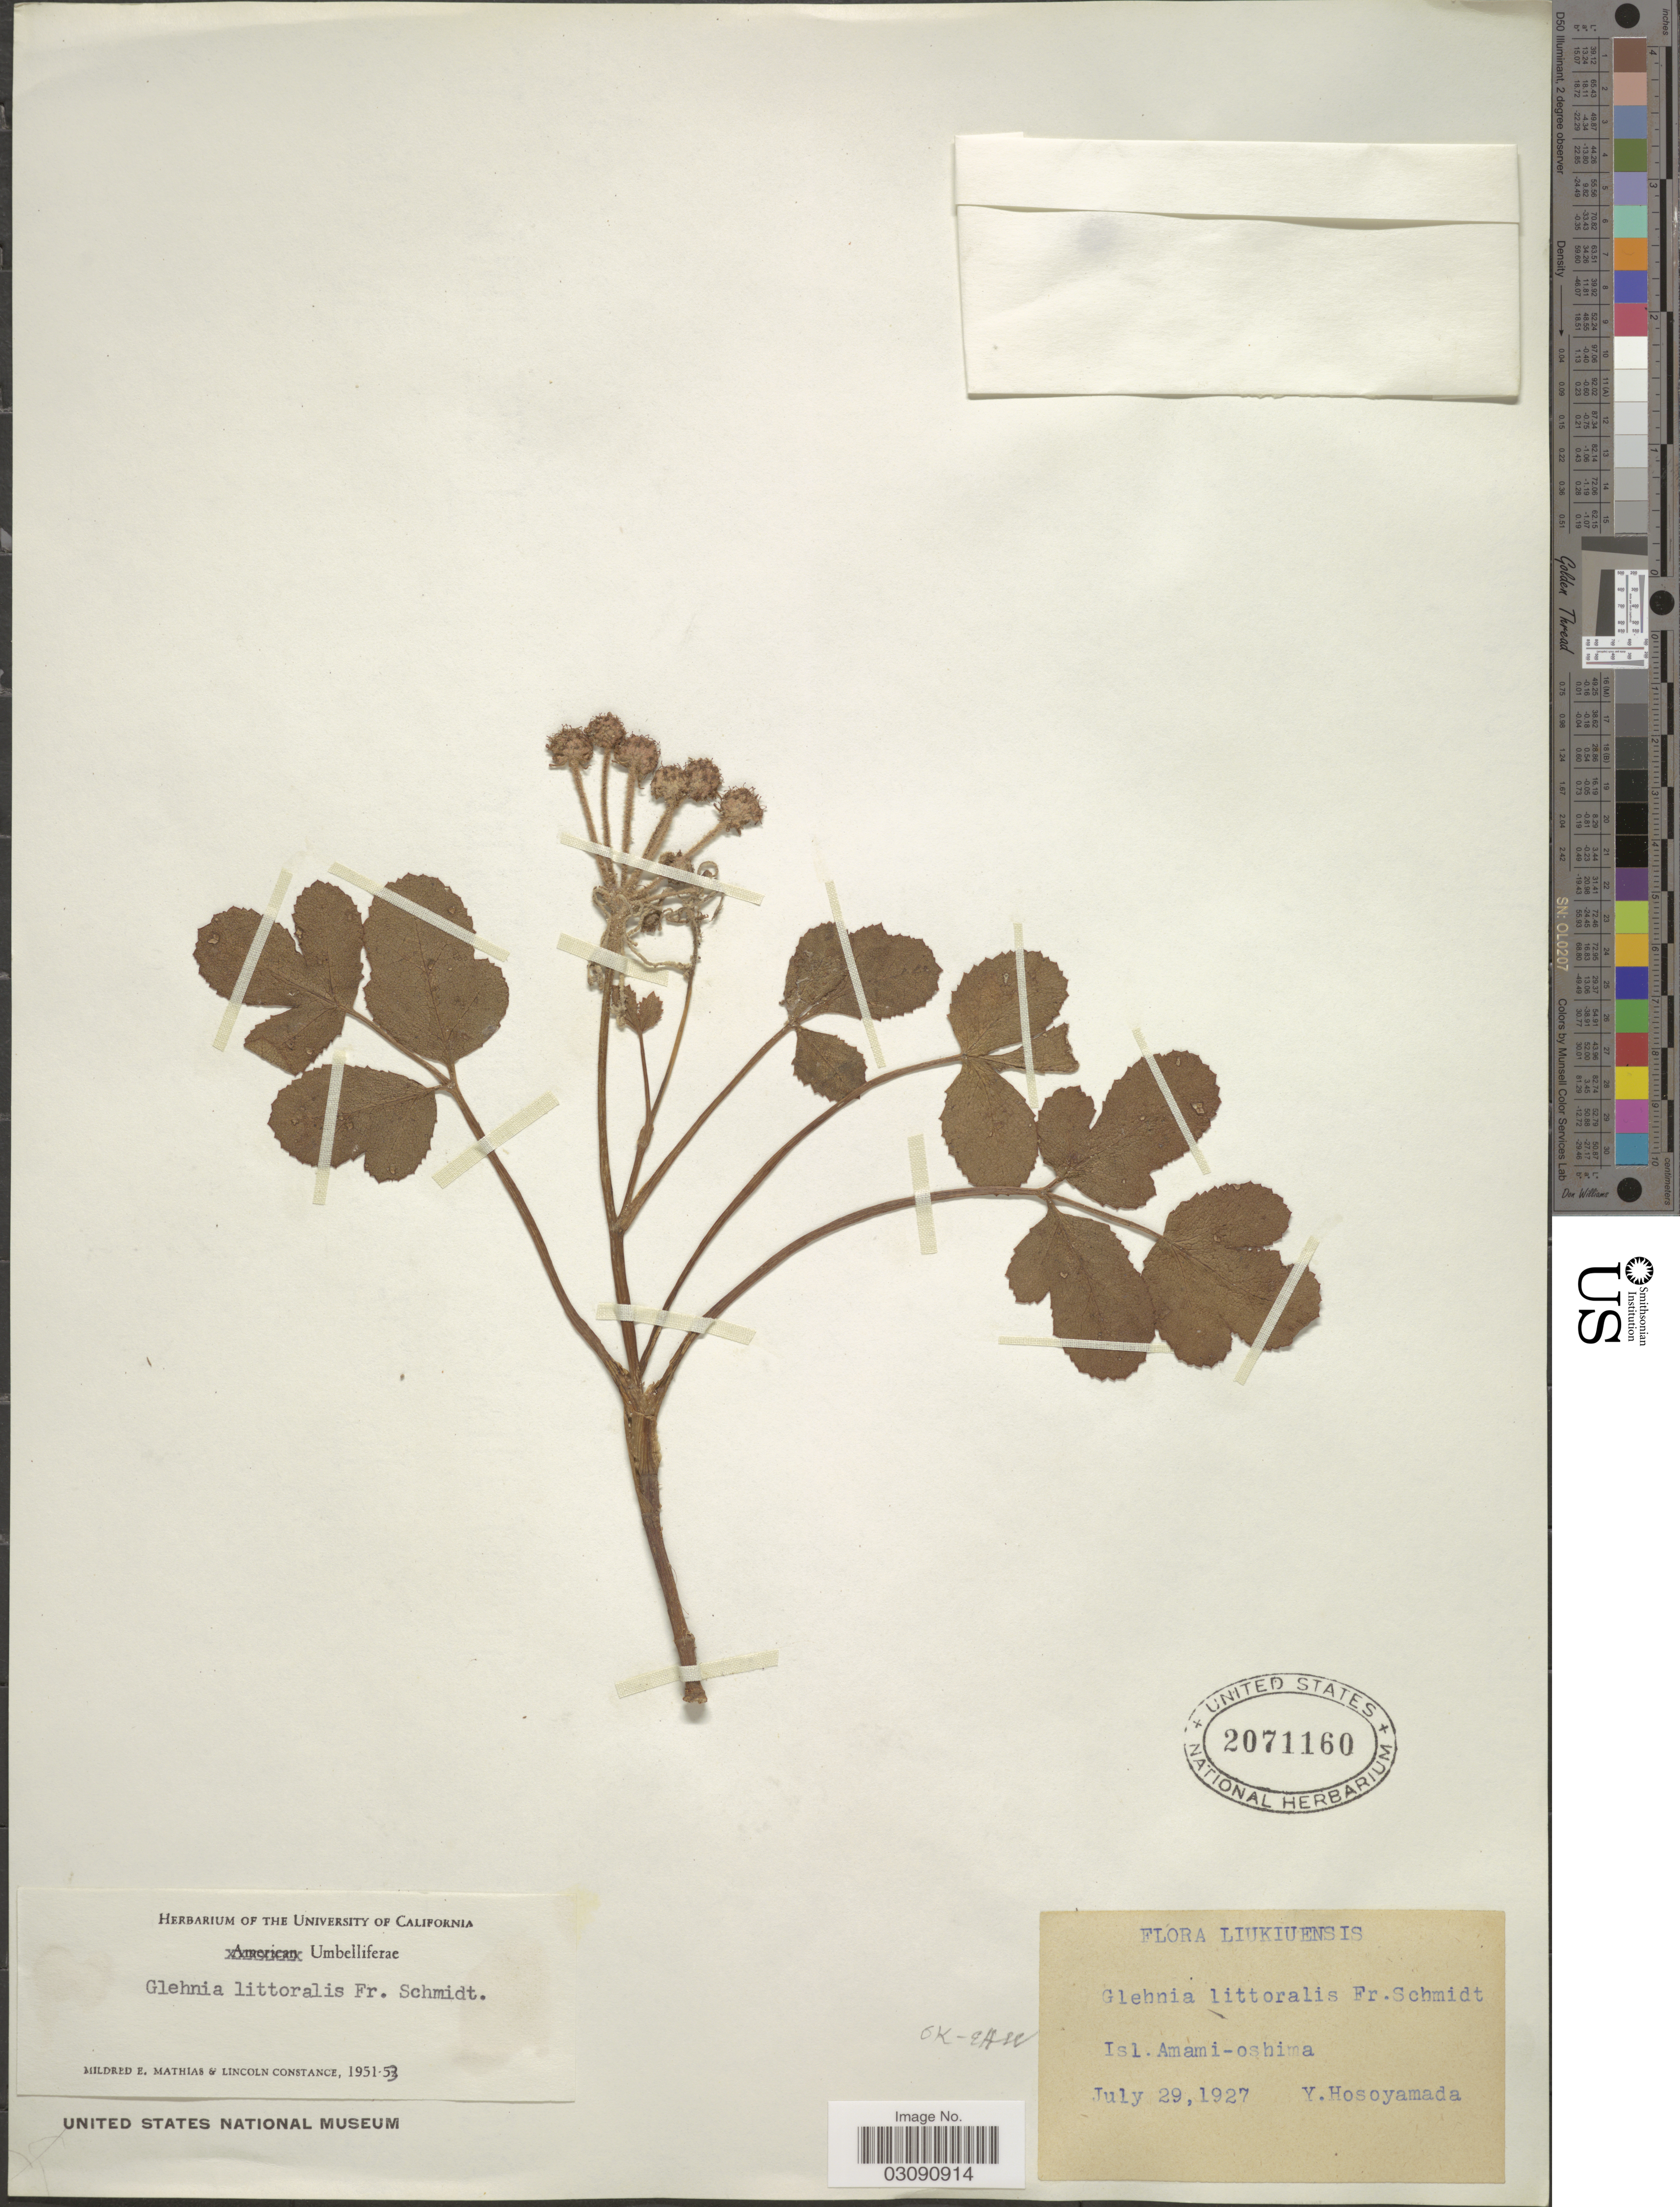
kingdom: Plantae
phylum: Tracheophyta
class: Magnoliopsida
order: Apiales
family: Apiaceae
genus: Glehnia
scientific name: Glehnia littoralis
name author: (J.G. Cooper) F. Schmidt ex Miq.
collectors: Y. Hosoyamada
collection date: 1927-07-29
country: Japan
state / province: Okinawa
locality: Liukiuensis, Isl. Amami-oshima.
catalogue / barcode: US 2071160